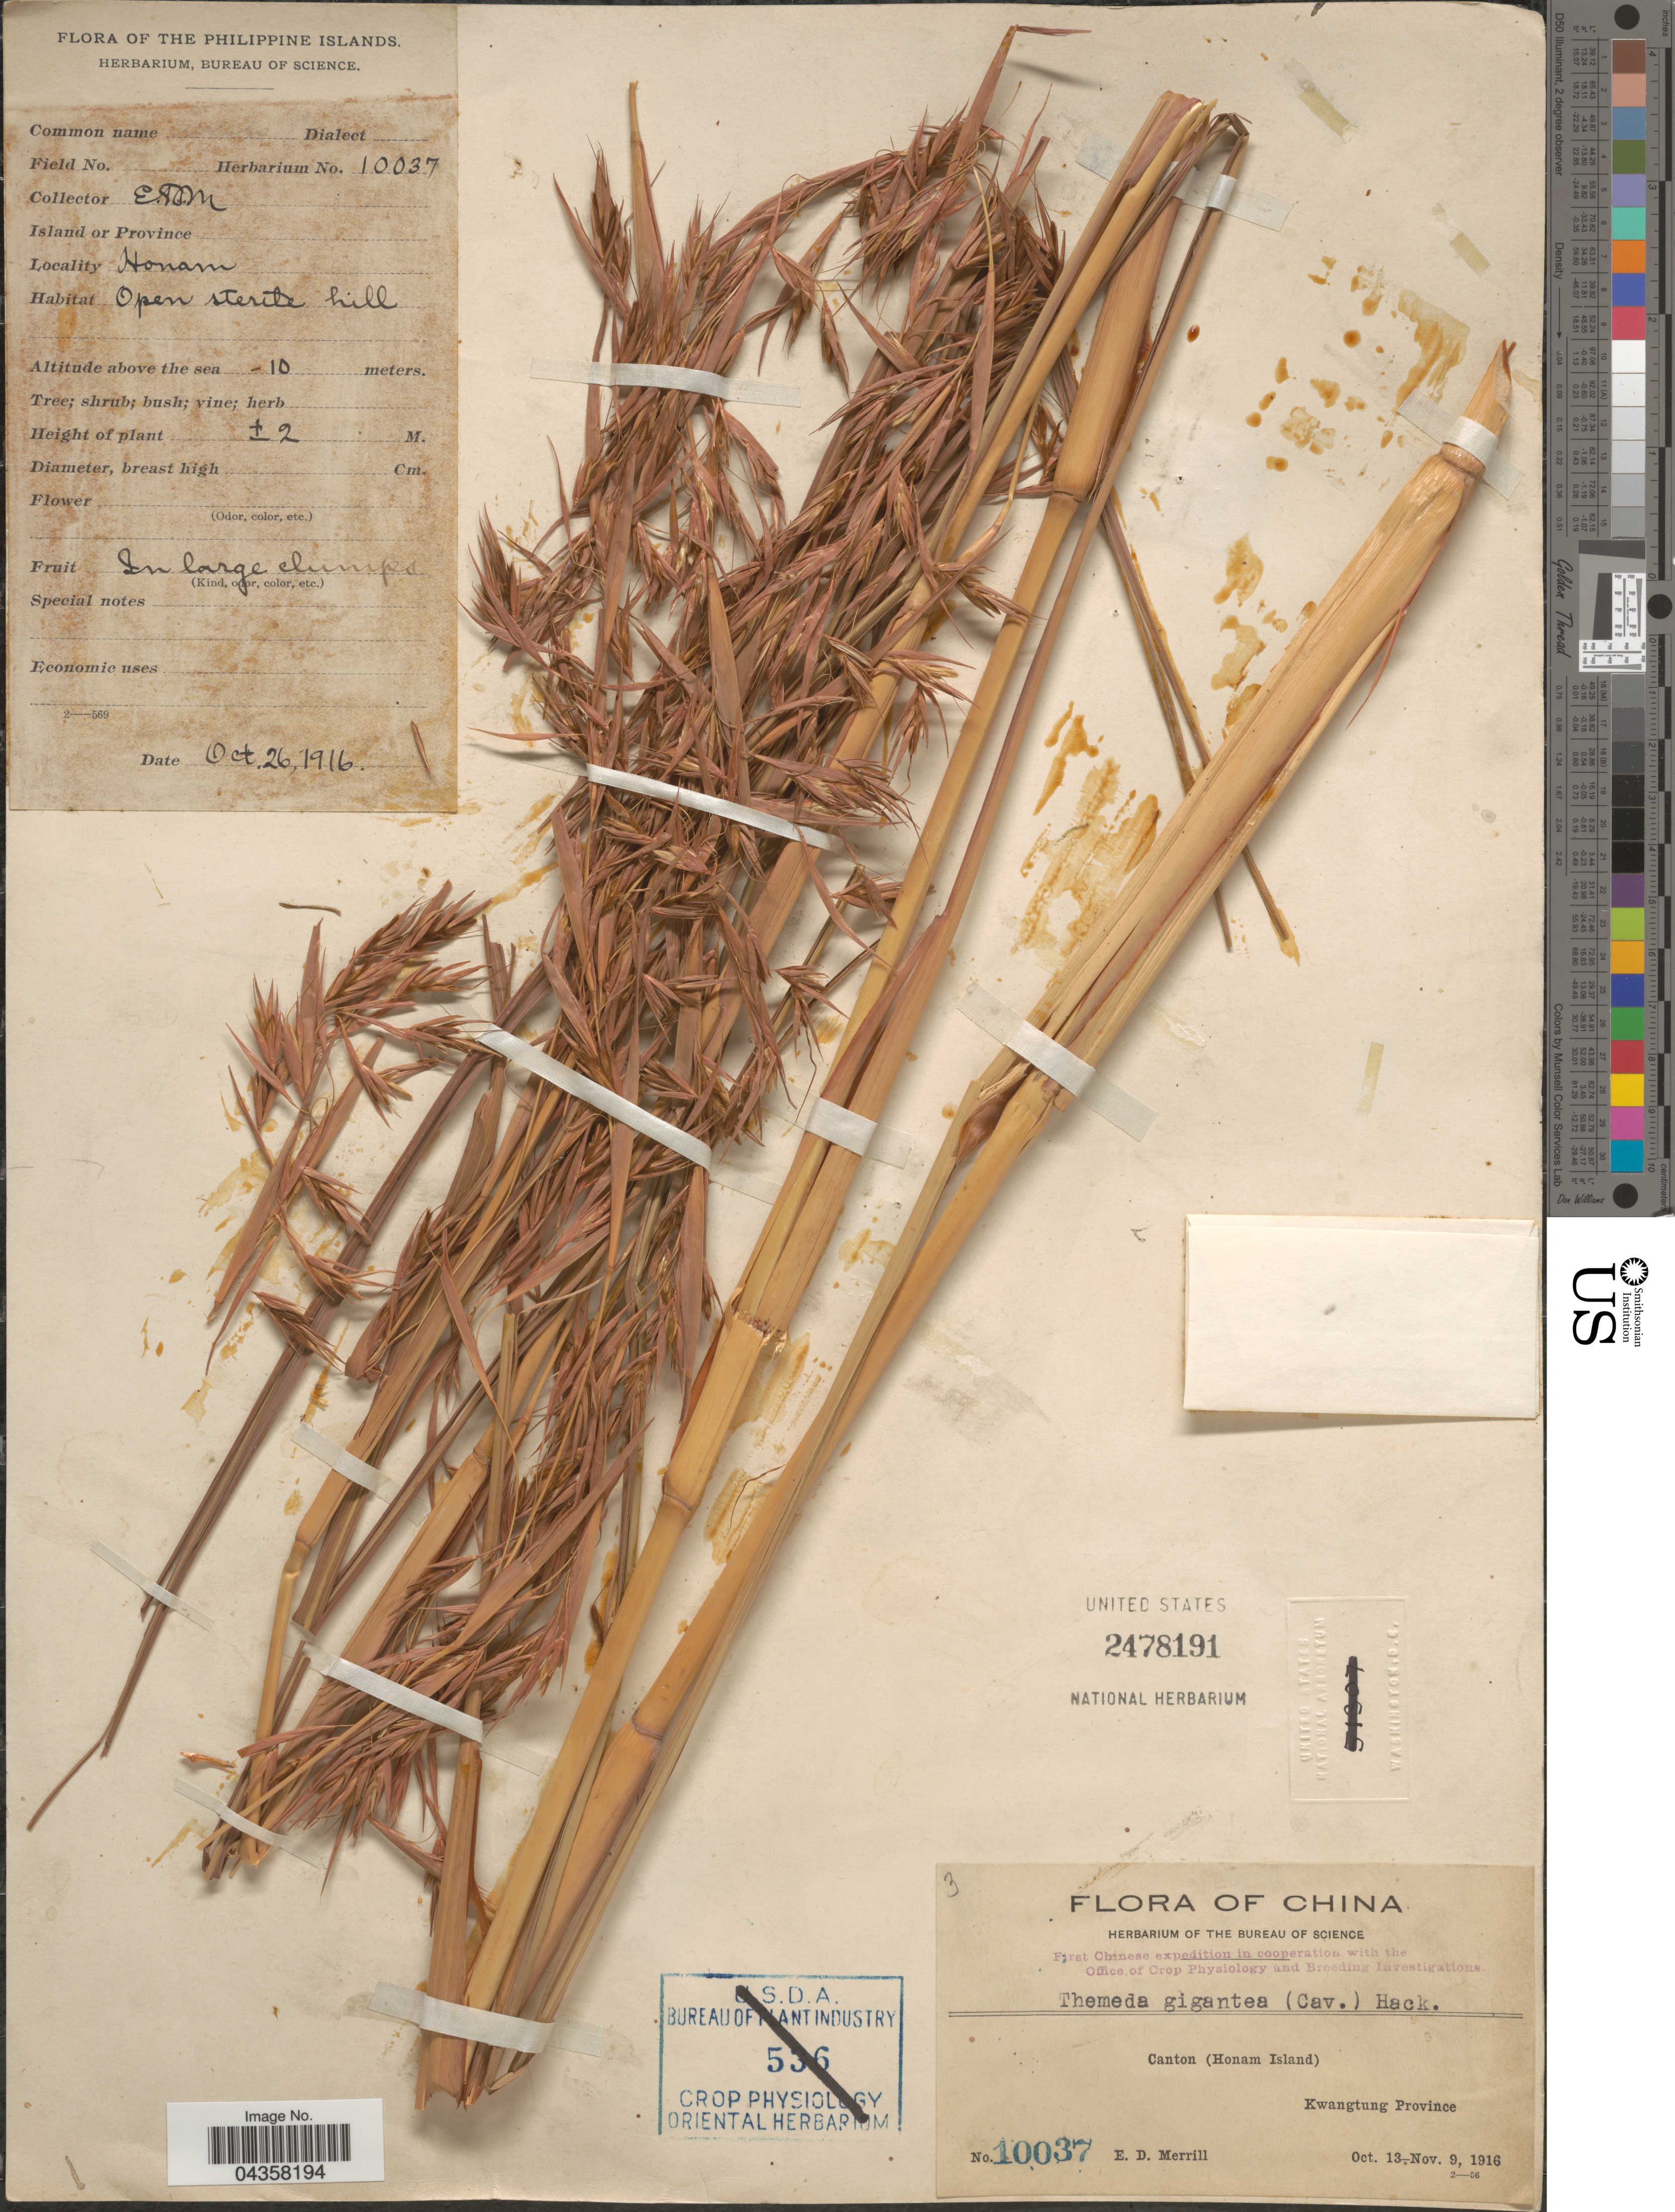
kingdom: Plantae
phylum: Tracheophyta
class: Liliopsida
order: Poales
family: Poaceae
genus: Themeda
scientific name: Themeda gigantea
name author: Hack.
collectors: E. D. Merrill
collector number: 10037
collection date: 1916-10-26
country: China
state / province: Guangdong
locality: First Chinese expedition. Canton (Honam Island). Kwangtung Province.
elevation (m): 10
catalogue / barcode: US 2478191